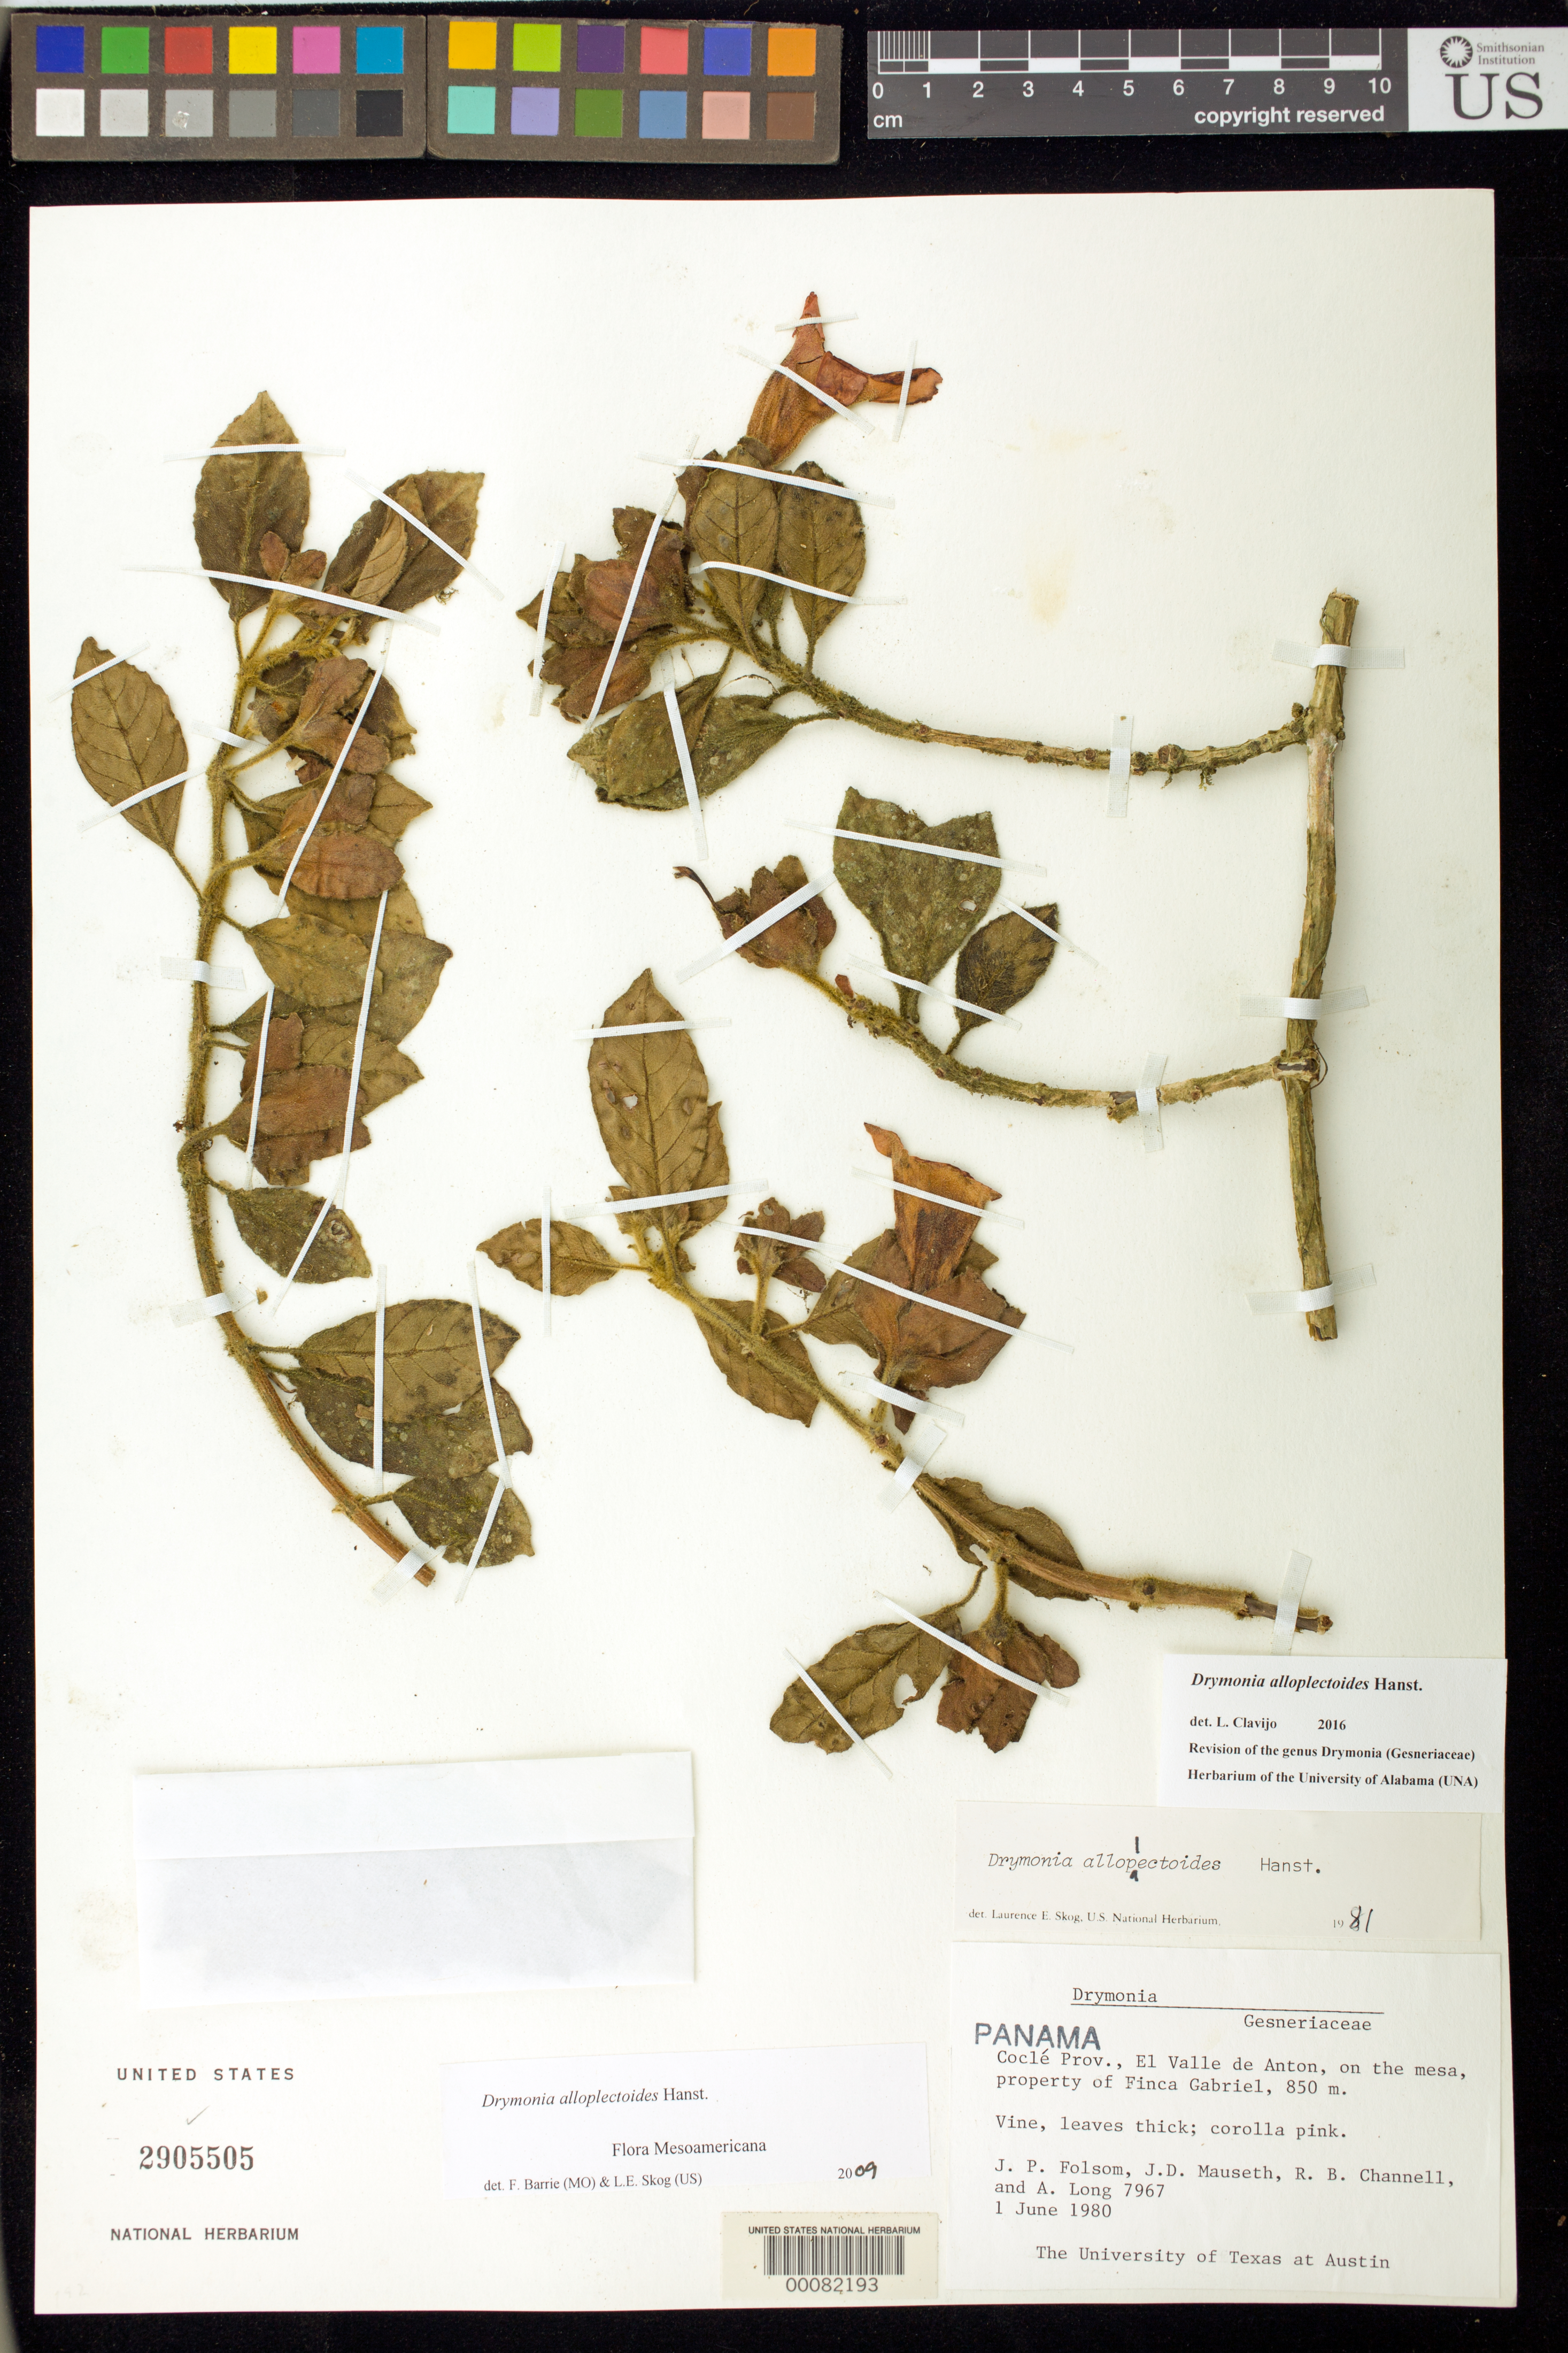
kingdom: Plantae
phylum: Tracheophyta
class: Magnoliopsida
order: Lamiales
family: Gesneriaceae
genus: Drymonia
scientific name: Drymonia alloplectoides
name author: Hanst.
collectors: J. P. Folsom & et al.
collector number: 7967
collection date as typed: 01 Jun 1980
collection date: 1980-06-01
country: Panama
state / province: Coclé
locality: El Valle de Anton, on the Mesa, property of Finca Gabriel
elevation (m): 850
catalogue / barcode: US 2905505